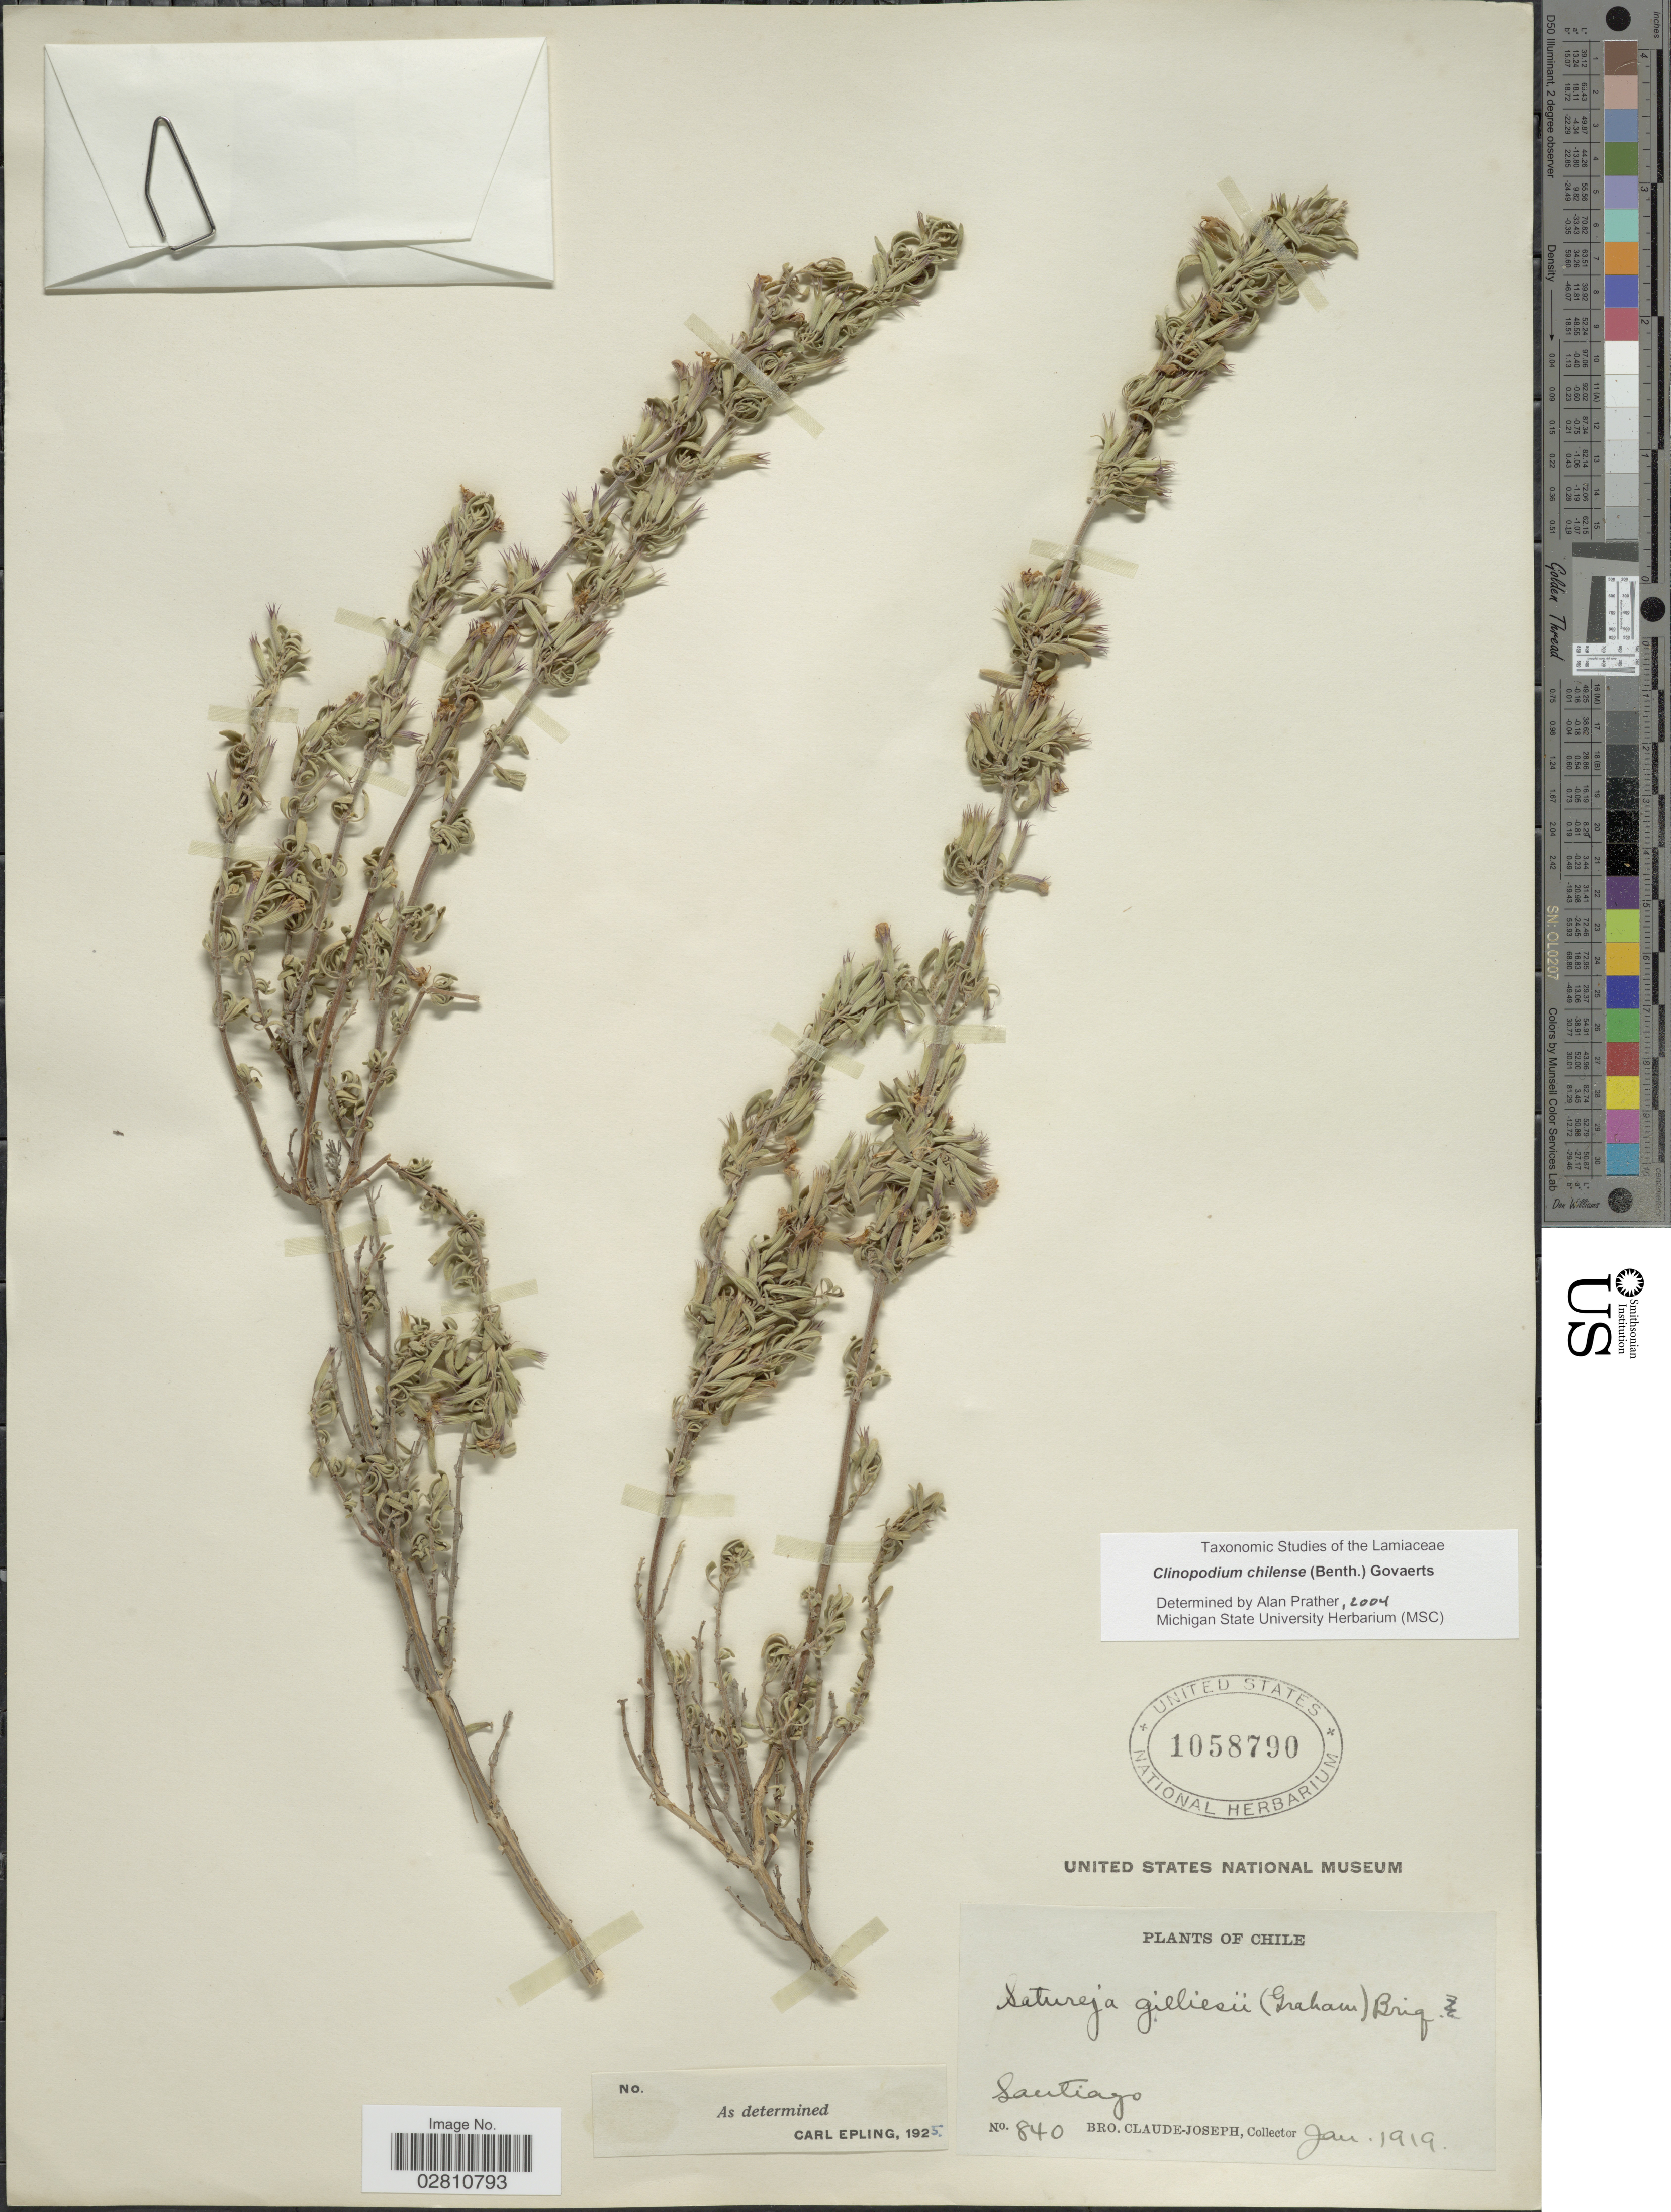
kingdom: Plantae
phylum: Tracheophyta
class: Magnoliopsida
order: Lamiales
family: Lamiaceae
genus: Clinopodium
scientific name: Clinopodium chilense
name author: (Benth.) Govaerts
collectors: Bro. Claude-Joseph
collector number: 840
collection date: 1919-01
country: Chile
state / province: Región Metropolitana (RM)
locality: Santiago.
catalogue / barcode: US 1058790